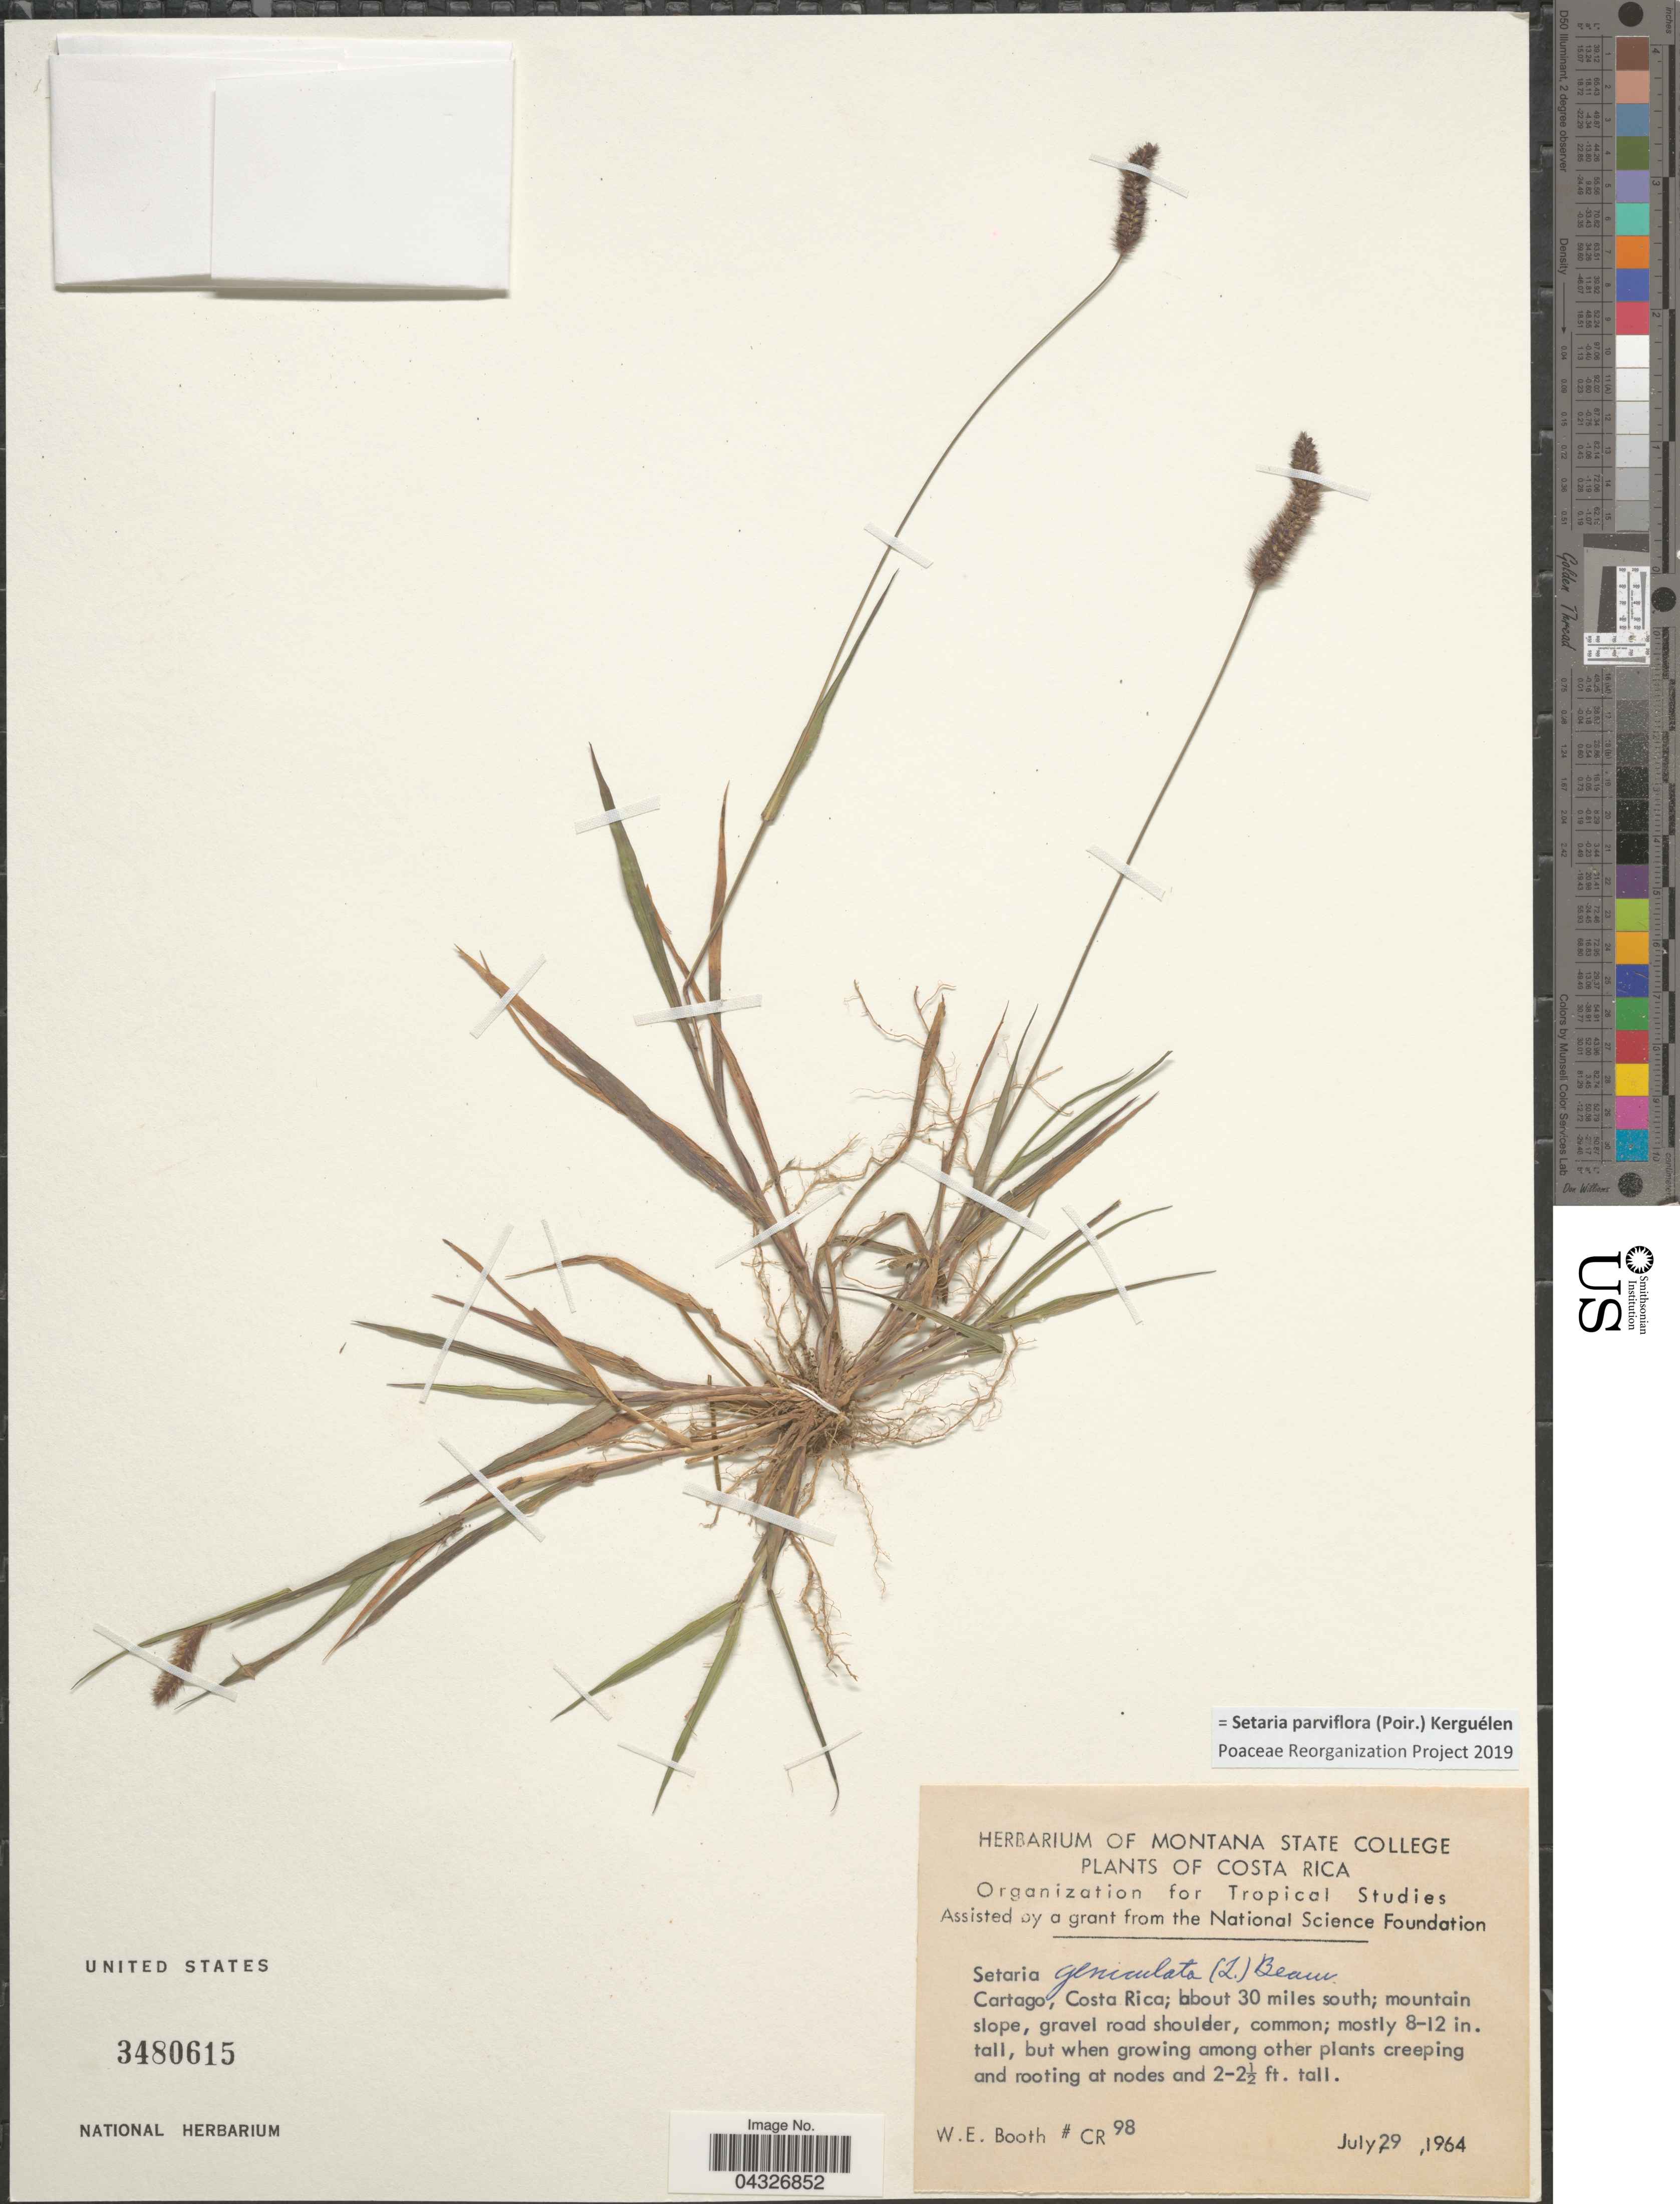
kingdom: Plantae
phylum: Tracheophyta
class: Liliopsida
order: Poales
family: Poaceae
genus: Setaria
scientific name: Setaria parviflora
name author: (Poir.) Kerguélen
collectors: W. Booth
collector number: CR98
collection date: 1964-07-29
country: Costa Rica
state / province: Cartago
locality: About 30 miles south.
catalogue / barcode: US 3480615